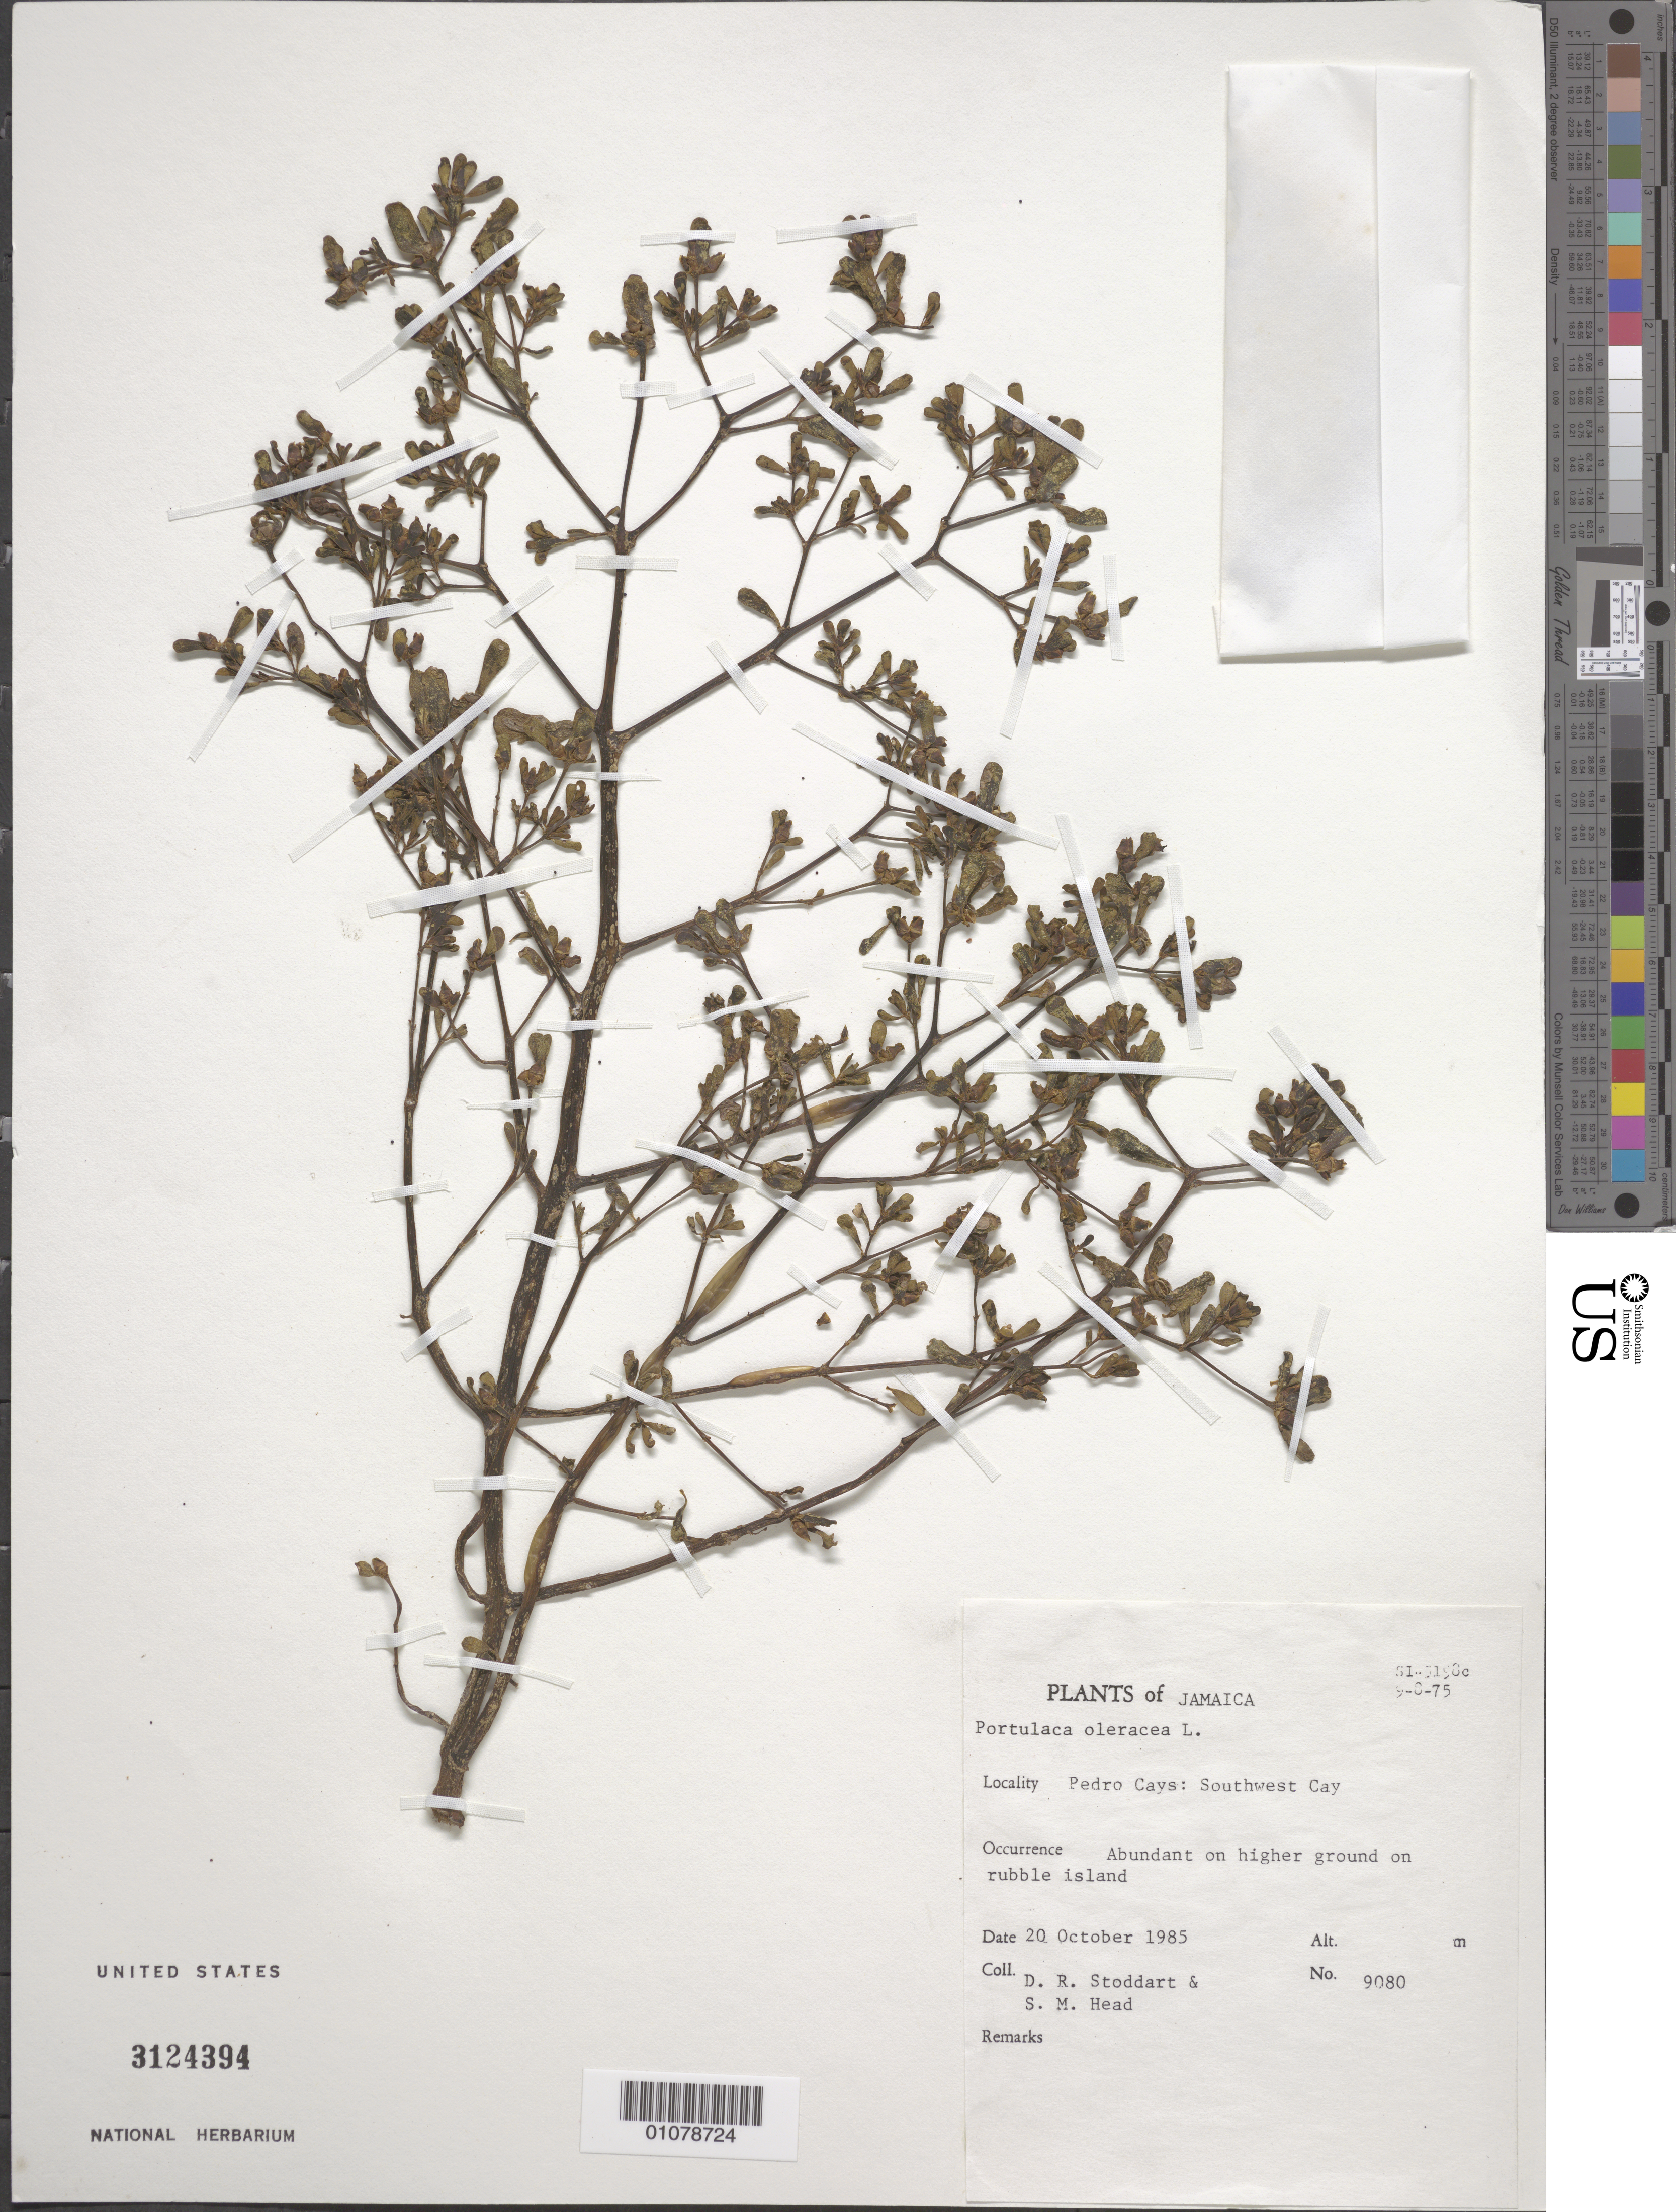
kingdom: Plantae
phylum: Tracheophyta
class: Magnoliopsida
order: Caryophyllales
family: Portulacaceae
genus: Portulaca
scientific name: Portulaca oleracea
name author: L.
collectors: D. R. Stoddart & S. Head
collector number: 9080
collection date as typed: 20 Oct 1985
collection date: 1985-10-20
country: Jamaica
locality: Pedro Cays: Southwest Cays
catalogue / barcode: US 3124394